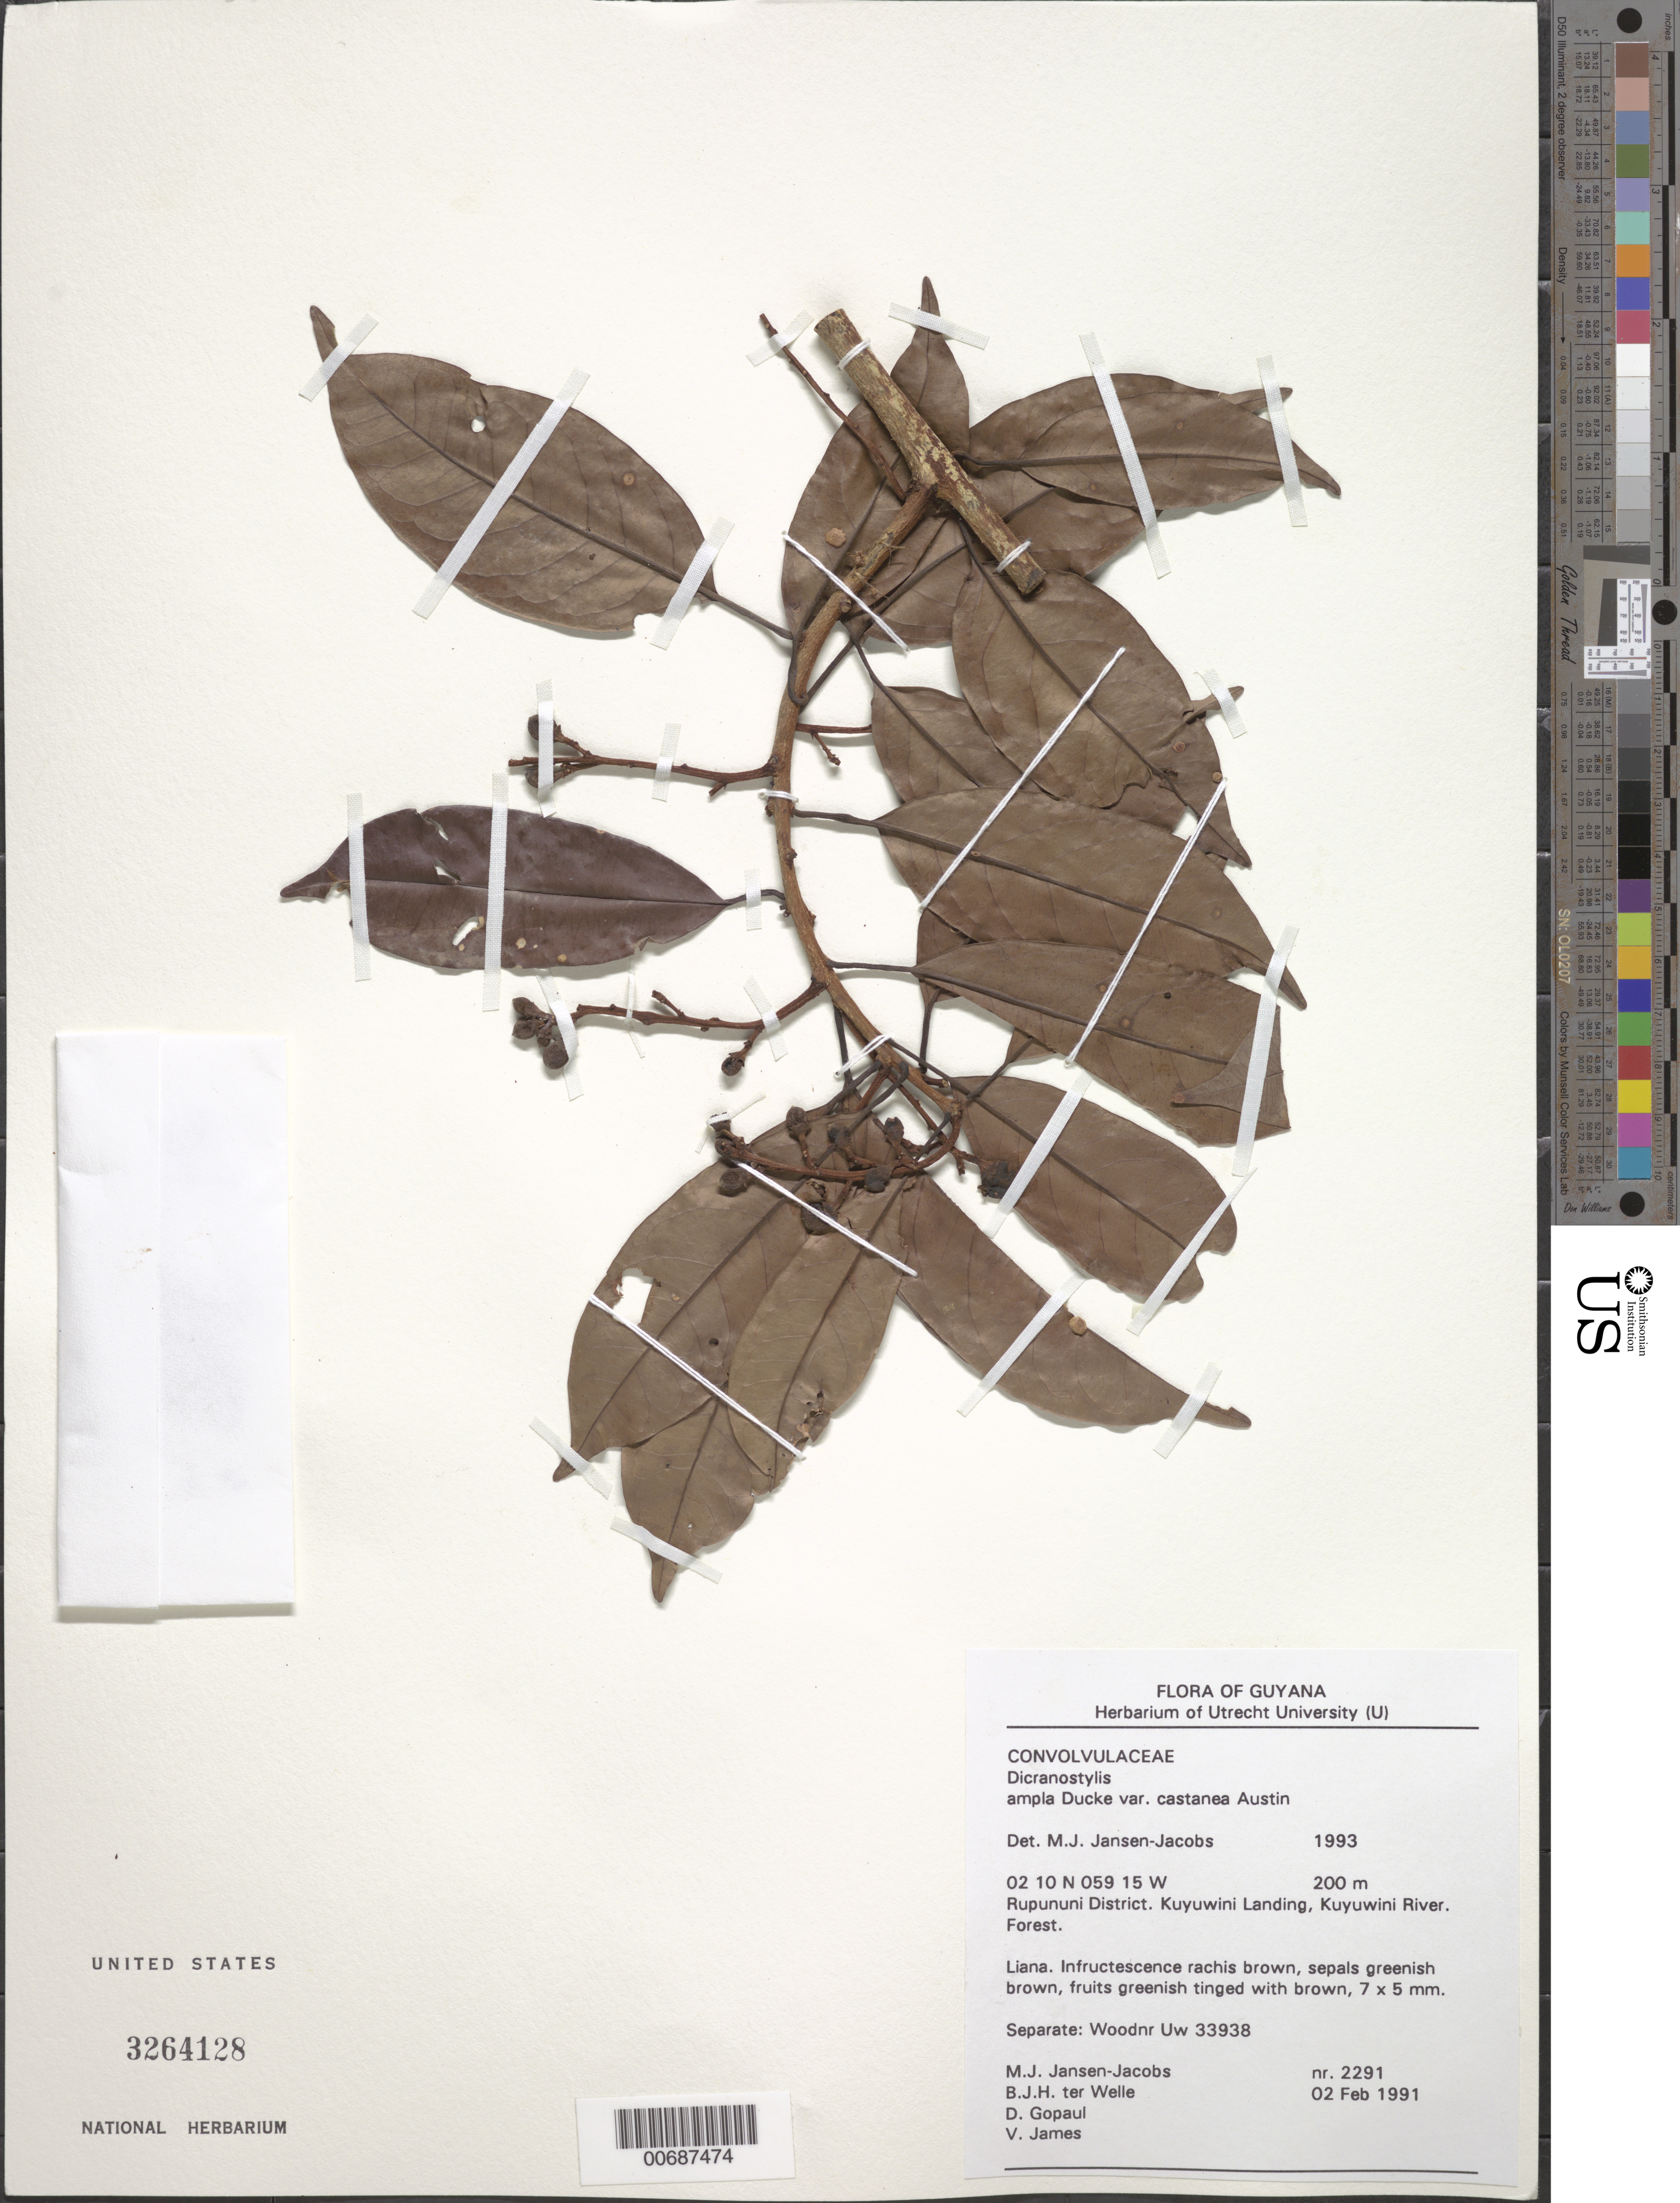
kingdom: Plantae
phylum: Tracheophyta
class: Magnoliopsida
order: Solanales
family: Convolvulaceae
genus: Dicranostyles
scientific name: Dicranostyles ampla var. castanea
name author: D.F. Austin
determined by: Jansen-Jacobs, M. J., (U), Nationaal Herbarium Nederland, Utrecht University branch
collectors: M. J. Jansen-Jacobs, B. Welle, D. Gopaul & V. James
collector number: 2291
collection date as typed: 2-Feb-91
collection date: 1991-02-02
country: Guyana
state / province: U. Takutu-U. Essequibo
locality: Kuyuwini Landing, Kuyuwini River, Rupununi District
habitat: Forest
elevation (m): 200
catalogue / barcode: US 3264128